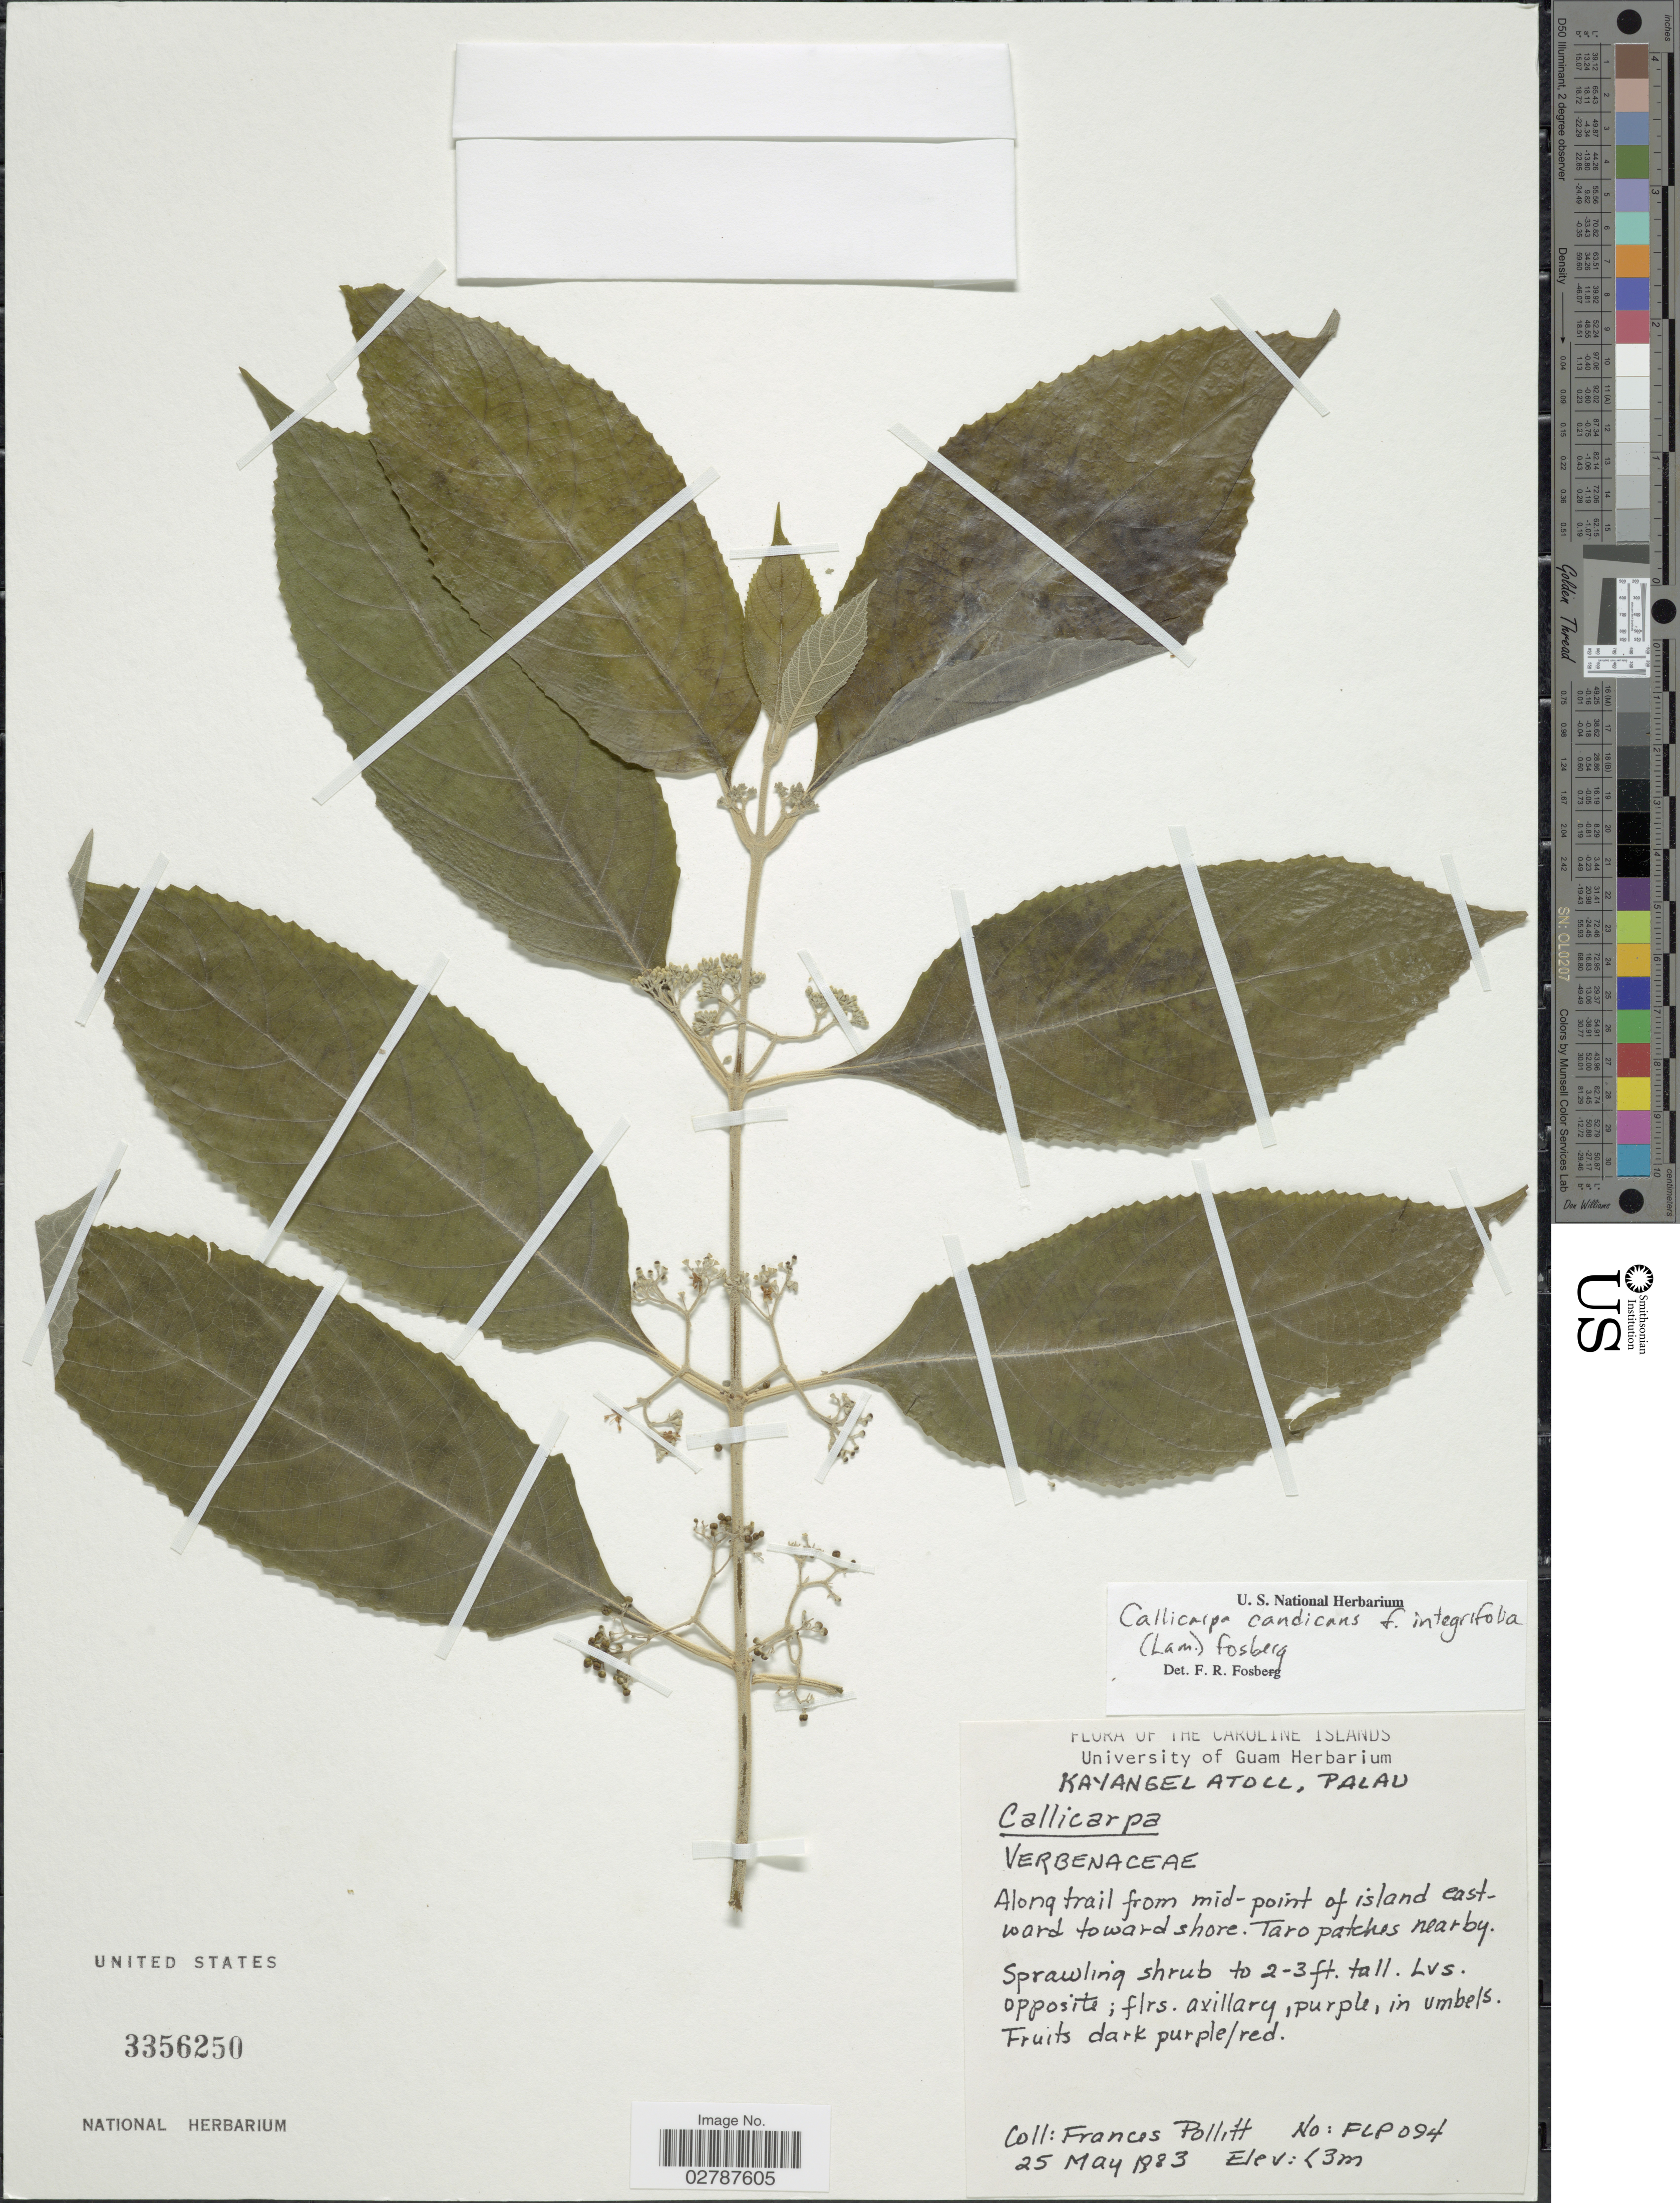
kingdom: Plantae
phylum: Tracheophyta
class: Magnoliopsida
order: Lamiales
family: Lamiaceae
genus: Callicarpa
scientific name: Callicarpa candicans var. integrifolia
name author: (Lam.) Fosberg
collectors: F. Pollitt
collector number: FLP094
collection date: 1983-05-25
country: Palau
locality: The Caroline Islands. Kayangel Atoll, Palau. Along trail from mid-point of island eastward toward shore.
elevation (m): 3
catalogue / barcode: US 3356250